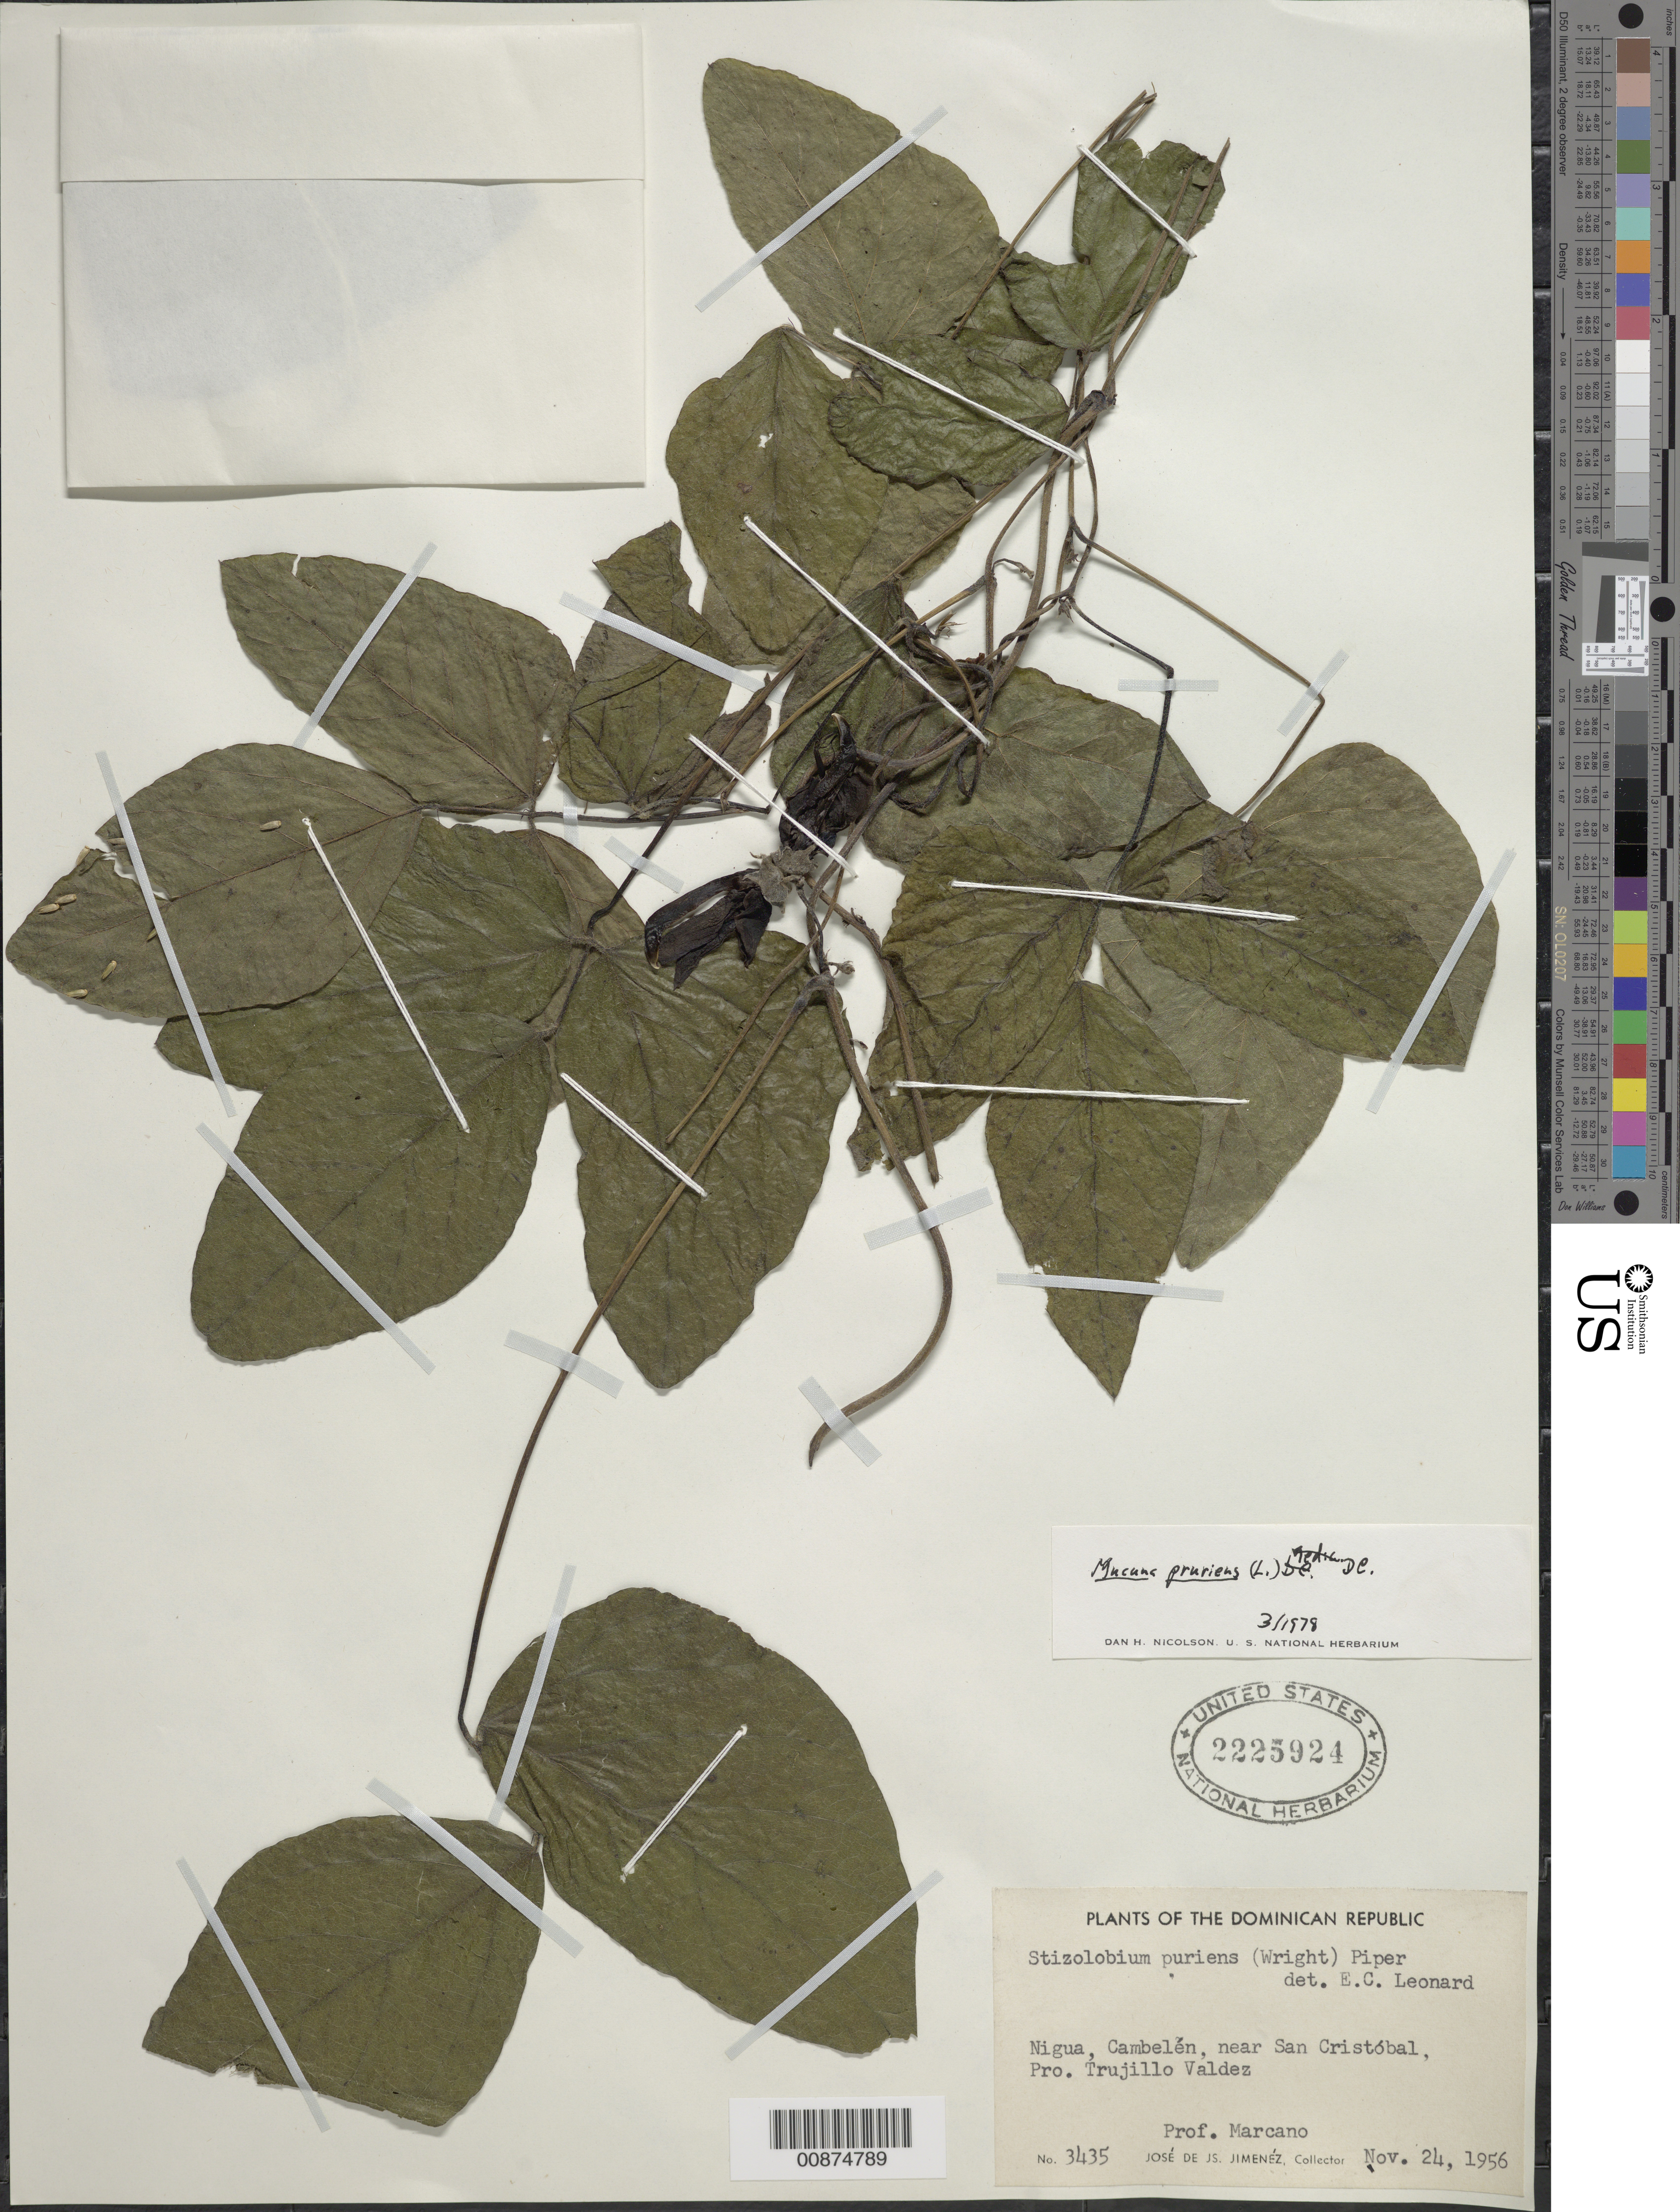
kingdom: Plantae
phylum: Tracheophyta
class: Magnoliopsida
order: Fabales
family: Fabaceae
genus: Mucuna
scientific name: Mucuna pruriens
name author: (L.) DC.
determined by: Nicolson, Dan H.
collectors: J. J. Jiménez Almonte & E. J. Marcano F.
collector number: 3435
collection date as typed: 24 Nov 1956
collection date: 1956-11-24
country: Dominican Republic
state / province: Peravia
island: Hispaniola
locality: Nigua, Cambelén, near San Cristóbal, Prov. Trujillo Valdez (obsolete).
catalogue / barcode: US 2225924